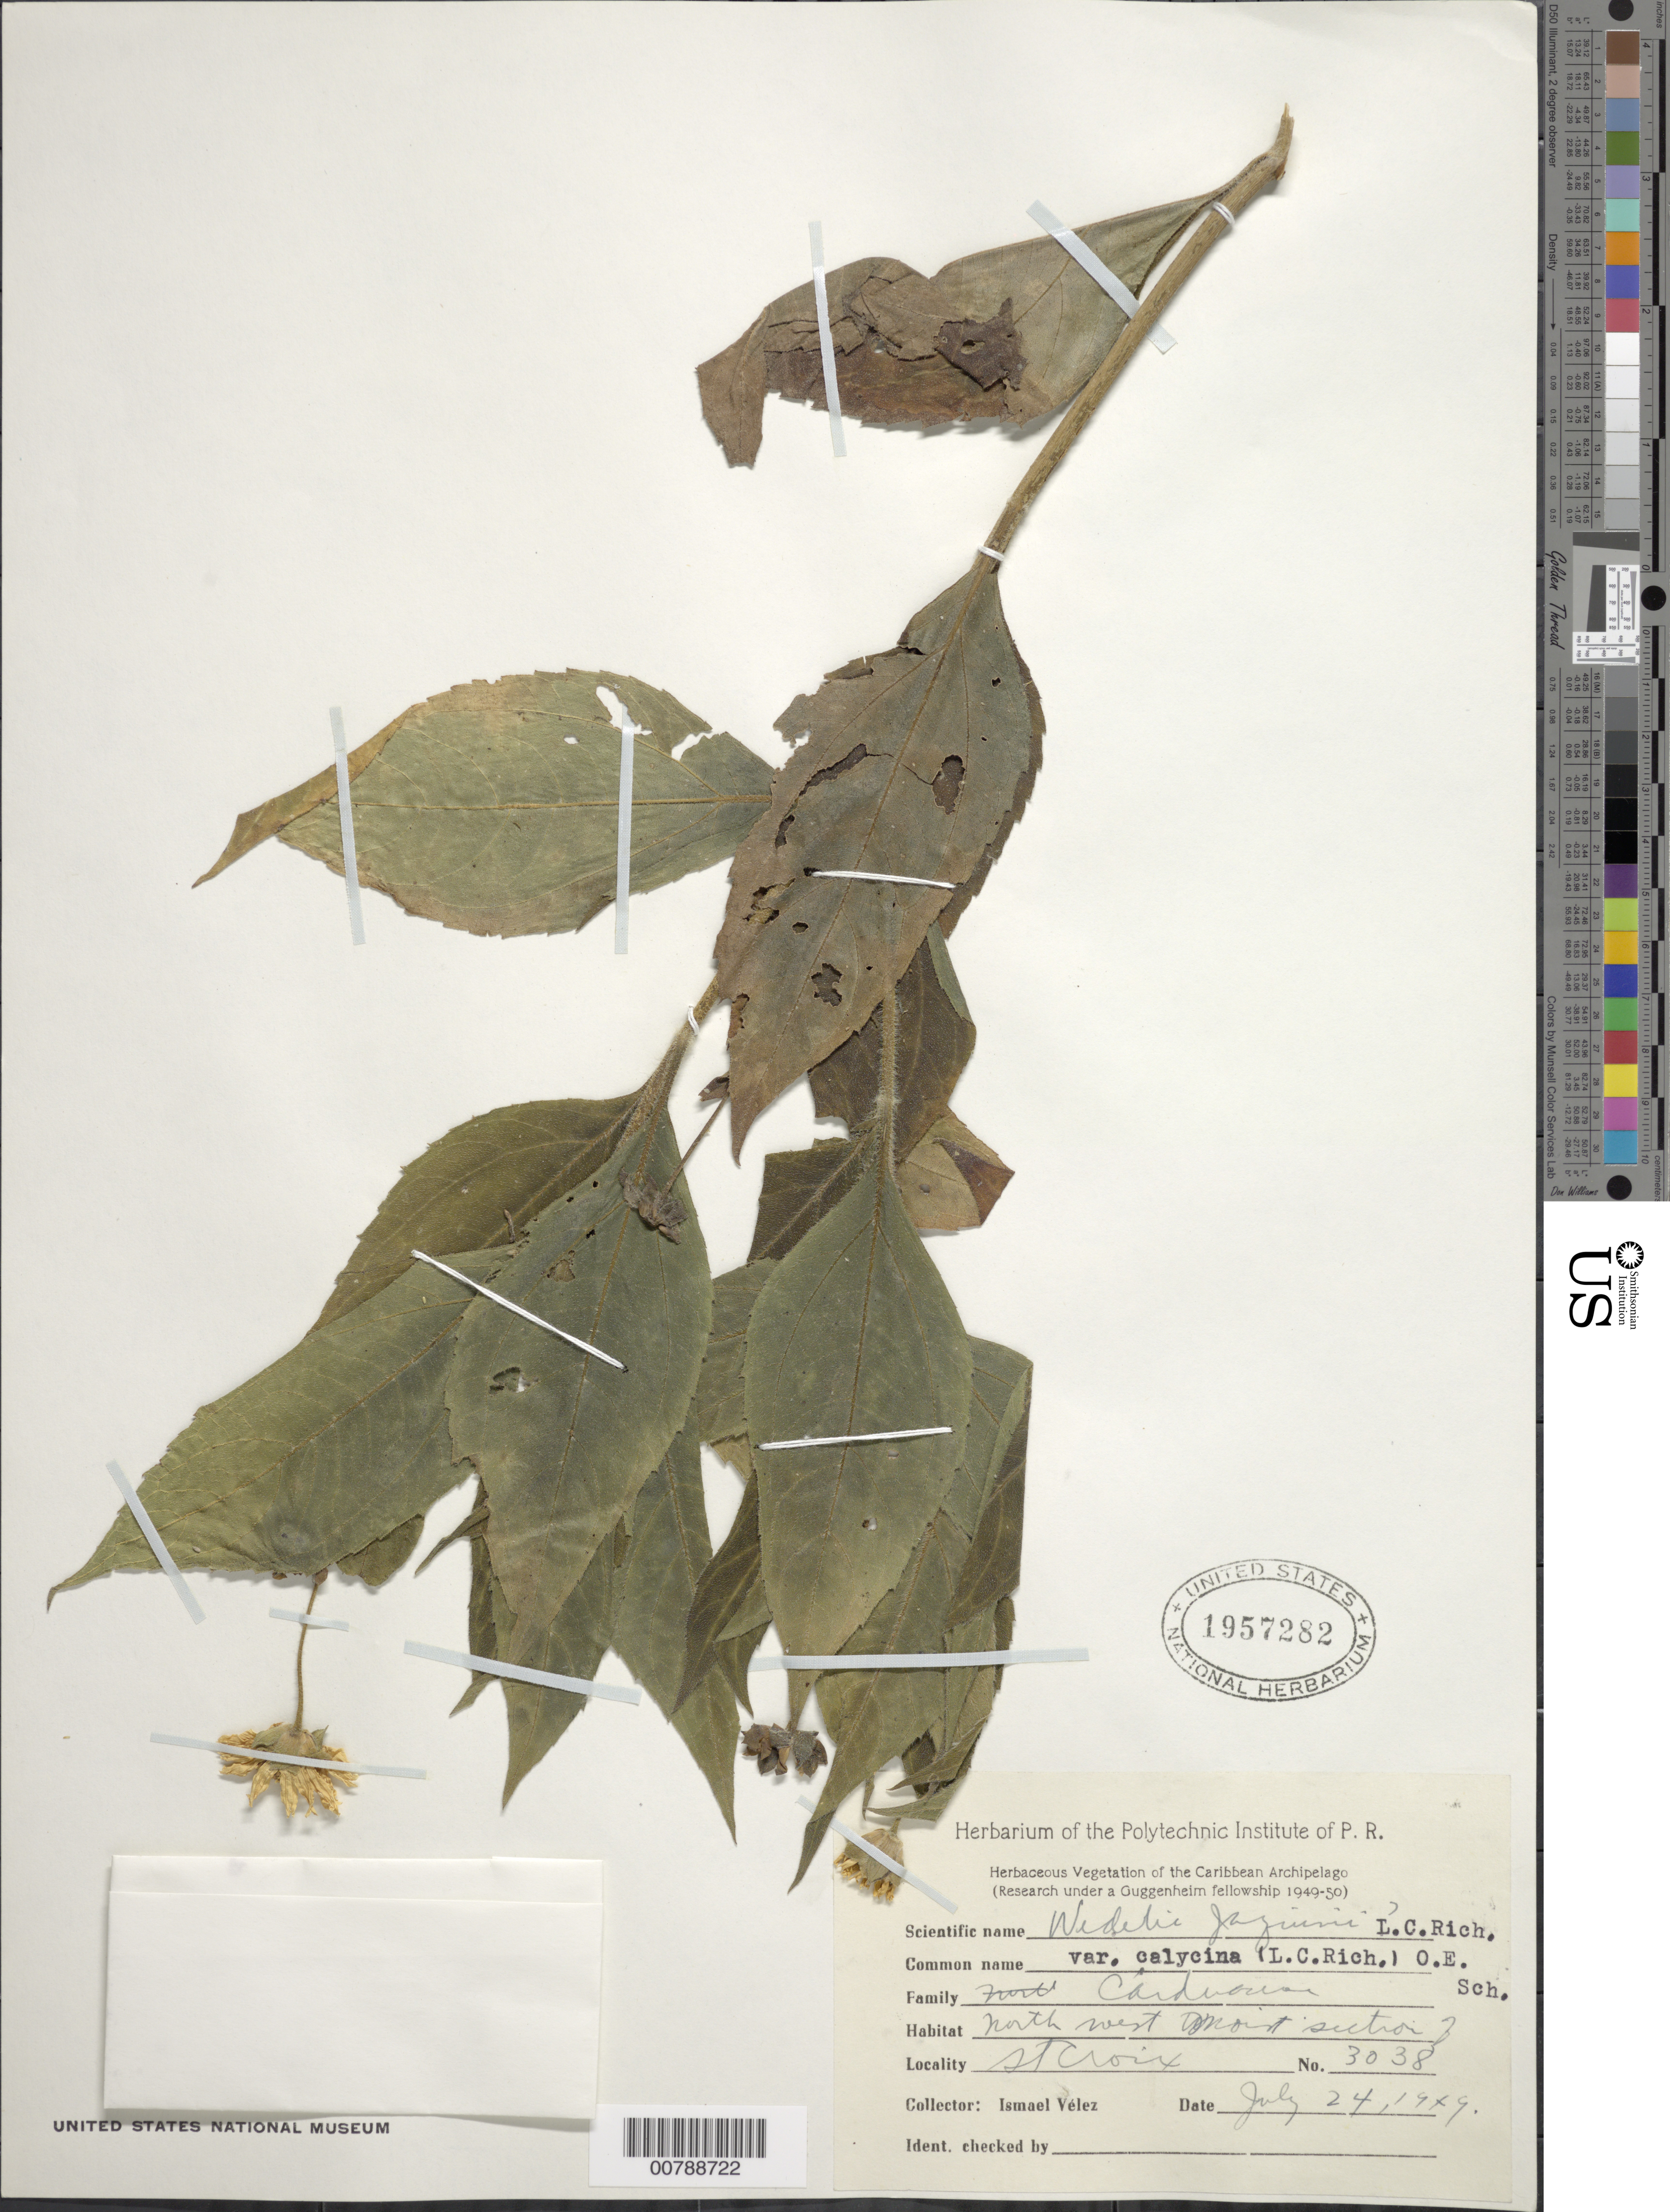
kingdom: Plantae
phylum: Tracheophyta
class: Magnoliopsida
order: Asterales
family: Asteraceae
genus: Wedelia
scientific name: Wedelia calycina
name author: Rich.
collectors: I. Velez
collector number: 3038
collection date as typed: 24 Jul 1949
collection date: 1949-07-24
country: U.S. Virgin Islands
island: St. Croix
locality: North West Point Section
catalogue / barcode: US 1957282